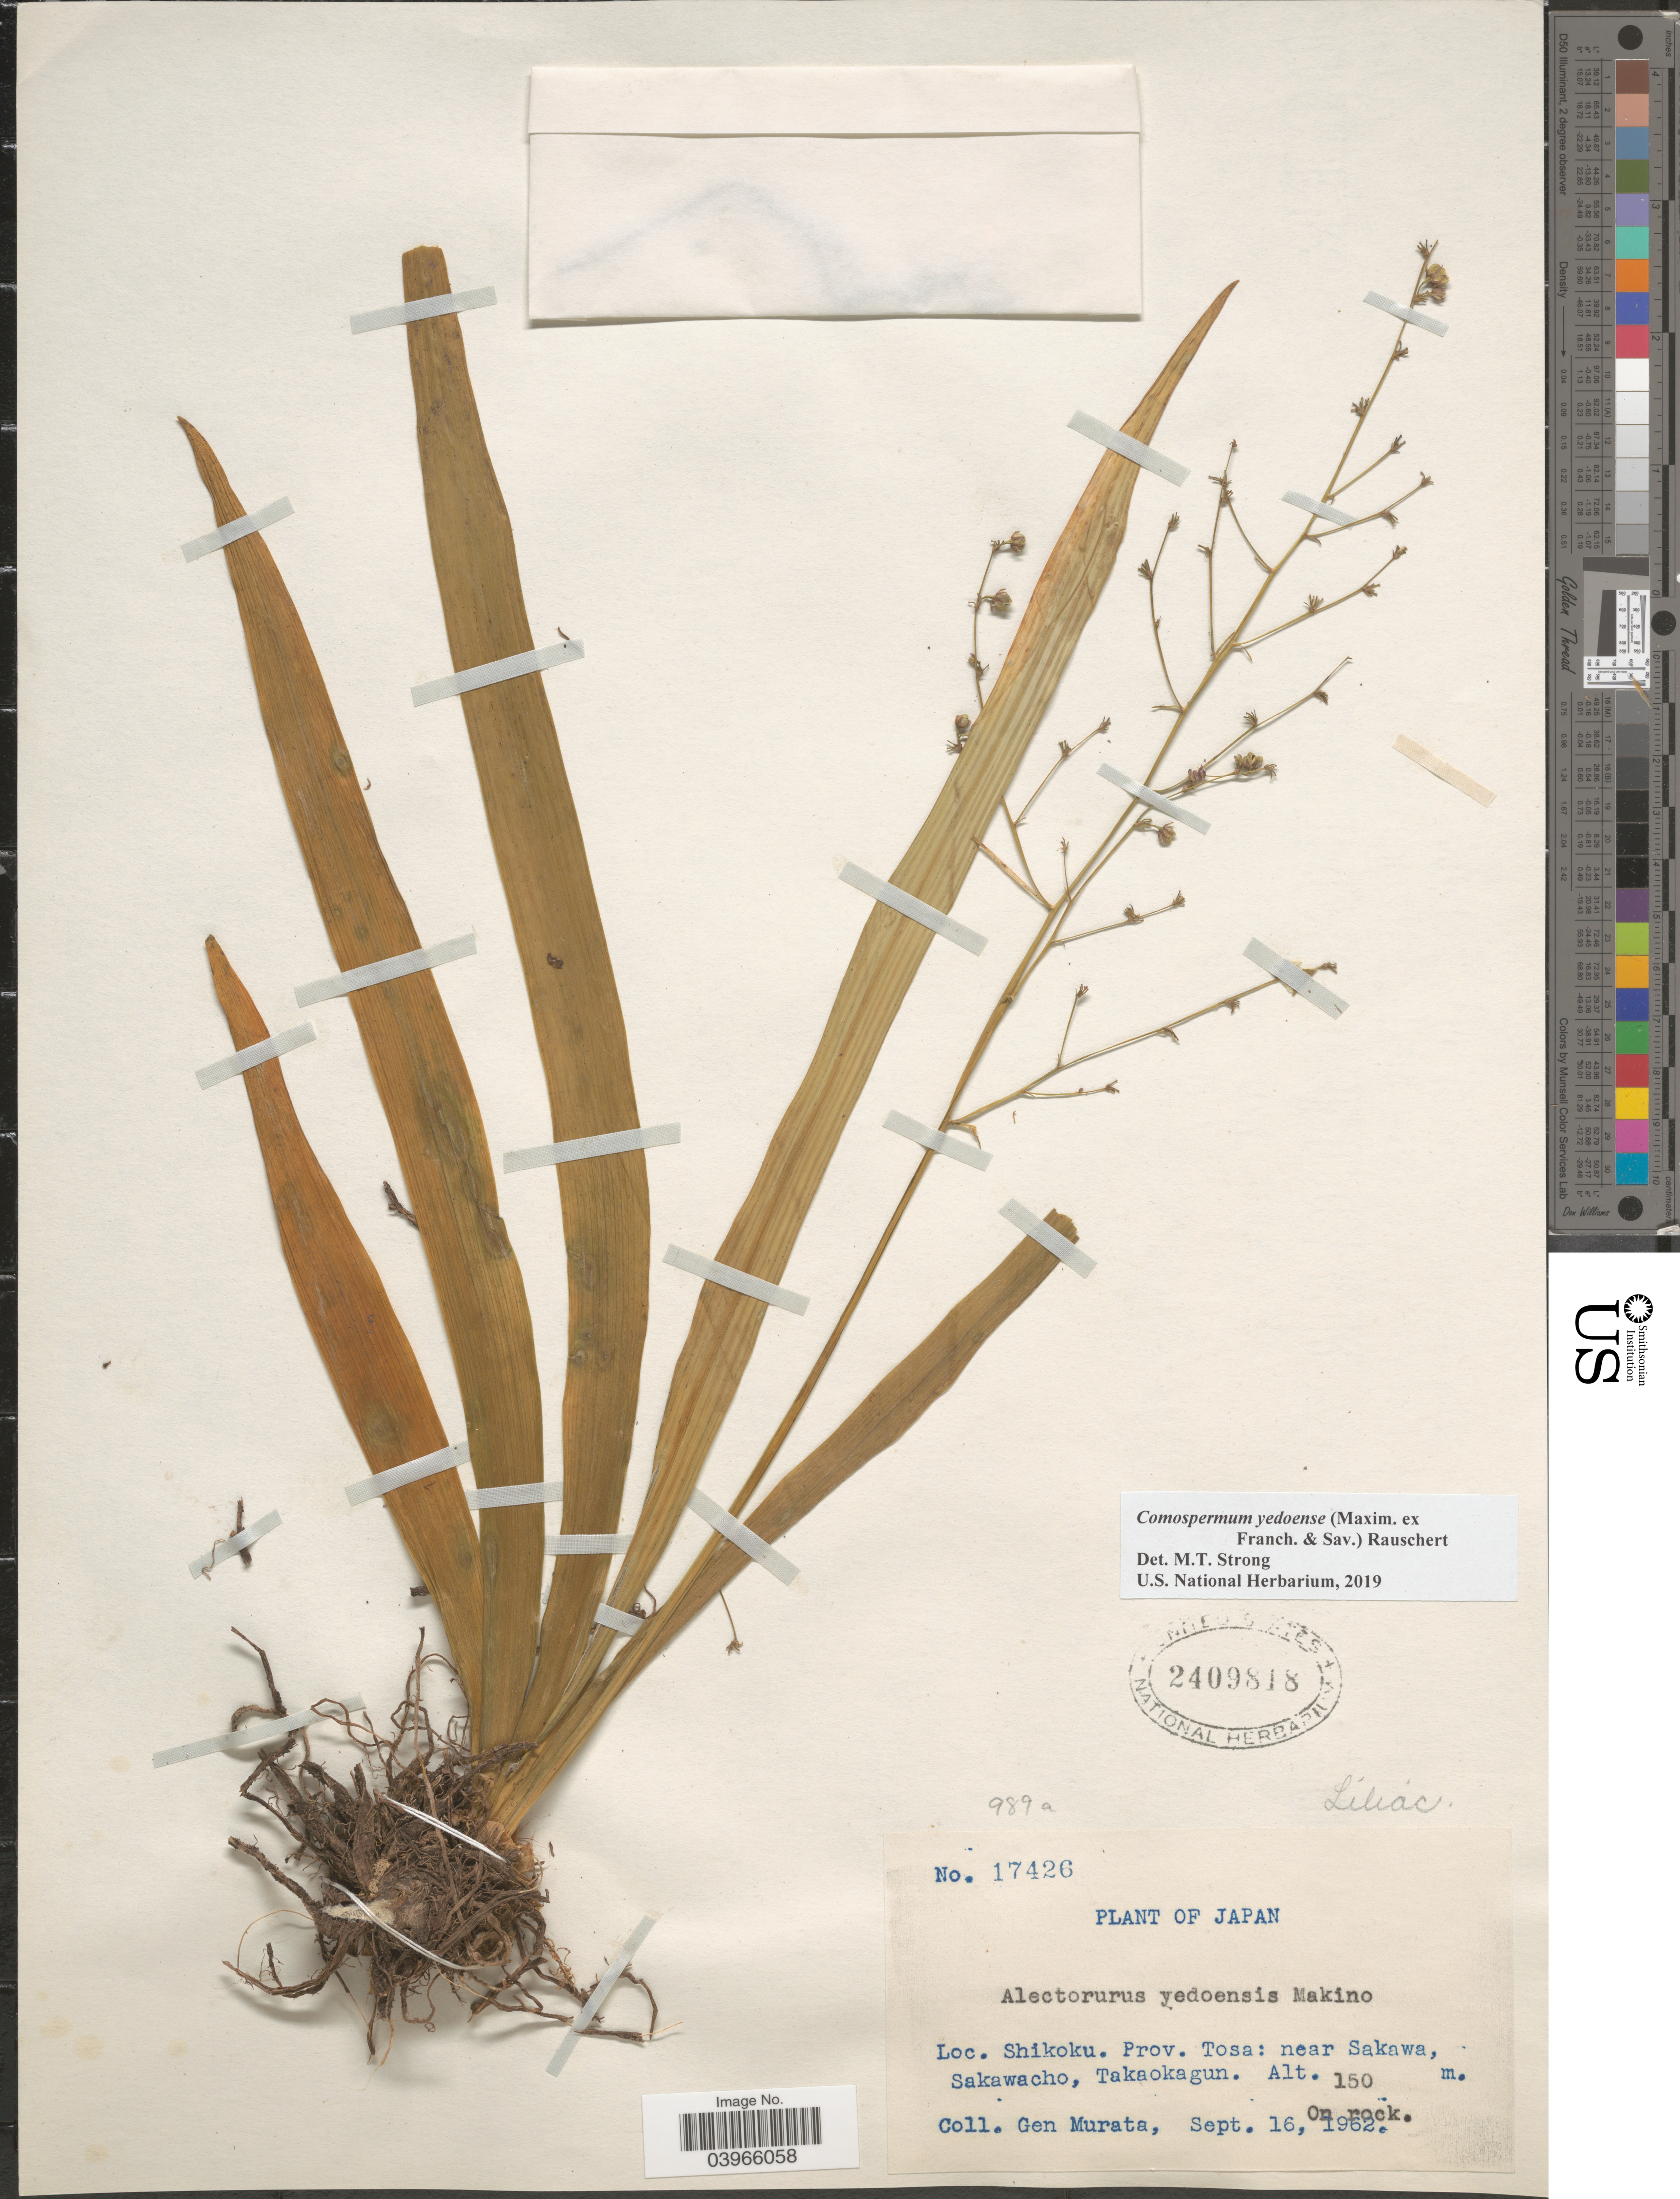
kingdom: Plantae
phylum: Tracheophyta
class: Liliopsida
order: Asparagales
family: Asparagaceae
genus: Brimeura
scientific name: Brimeura yedoense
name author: (Maxim. ex Franch. & Sav.) Rauschert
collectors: G. Murata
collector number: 17426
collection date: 1962-09-16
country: Japan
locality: Shikoku. Prov. Tosa: near Sakawa, Sakawacho, Takaokagun.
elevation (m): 150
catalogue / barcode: US 2409818